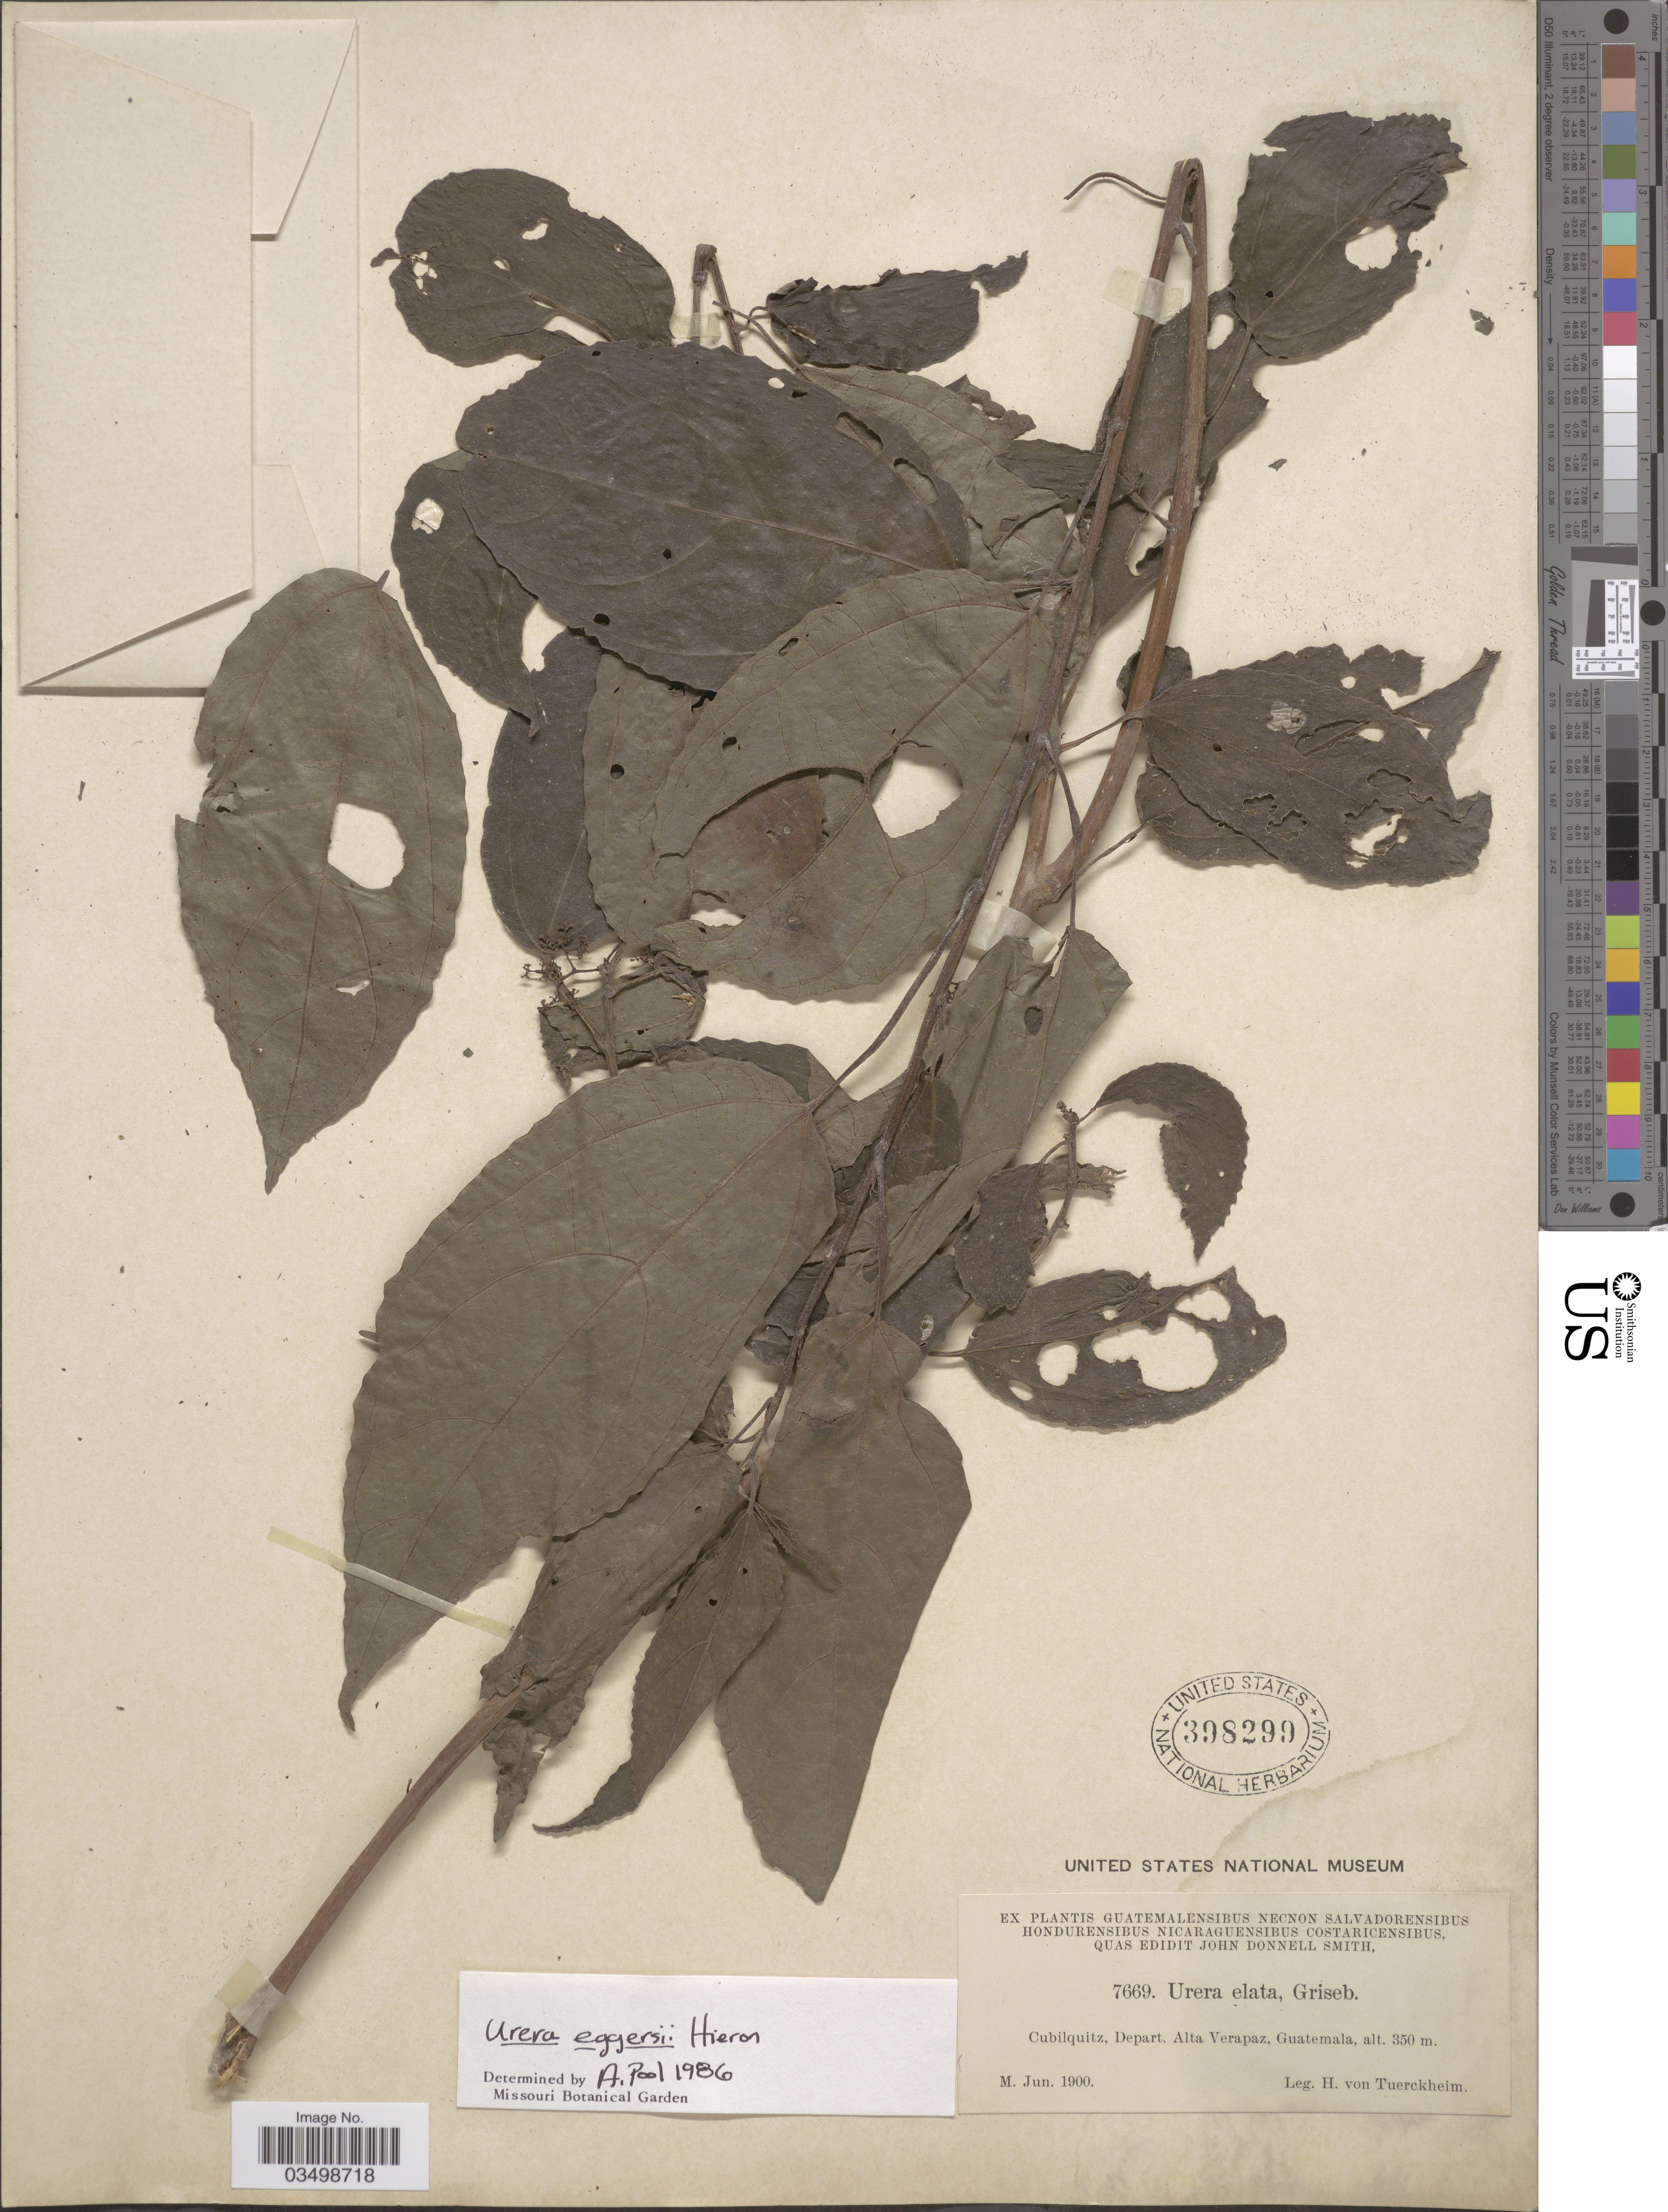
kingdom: Plantae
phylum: Tracheophyta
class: Magnoliopsida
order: Rosales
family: Urticaceae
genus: Urera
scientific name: Urera simplex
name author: Wedd.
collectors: H. von Türckheim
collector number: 7669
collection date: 1900-06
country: Guatemala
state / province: Alta Verapaz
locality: Cubilquitz, Depart. Alta Verapaz.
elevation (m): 350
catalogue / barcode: US 398299